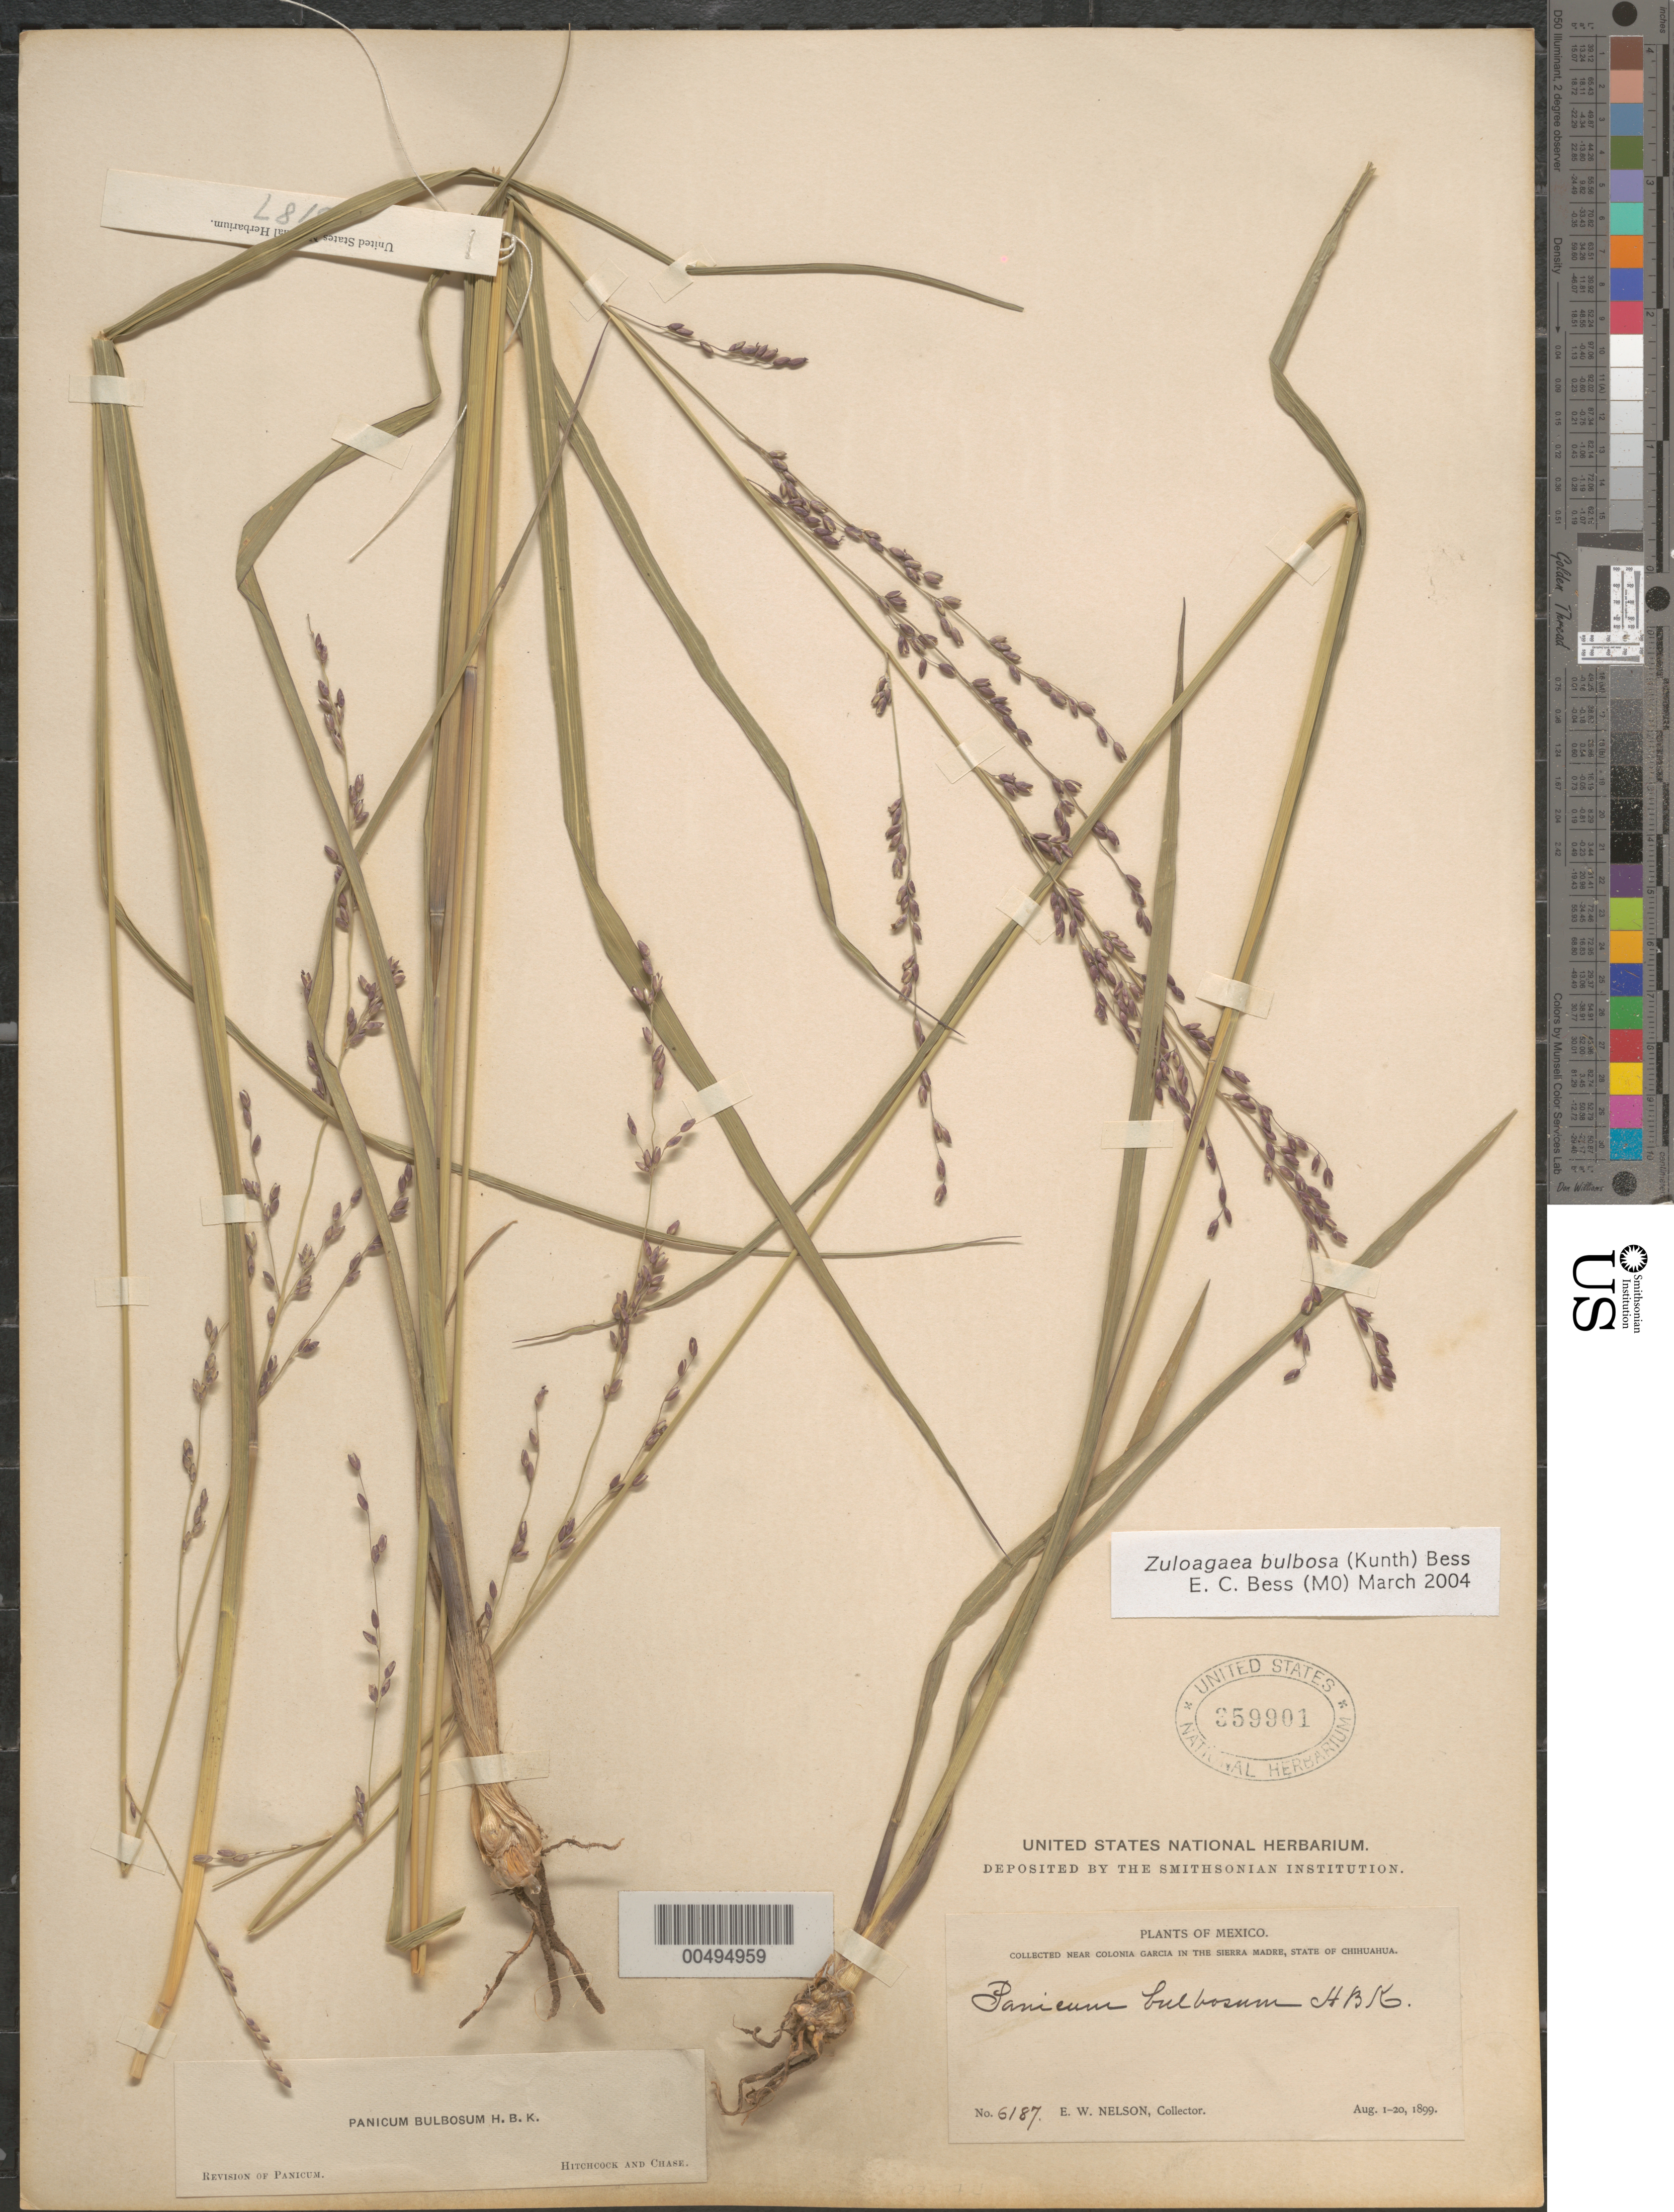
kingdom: Plantae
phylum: Tracheophyta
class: Liliopsida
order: Poales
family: Poaceae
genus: Panicum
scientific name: Panicum bulbosum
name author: Kunth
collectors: E. W. Nelson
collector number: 6187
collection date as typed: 1 Aug 1899 to 20 Aug 1899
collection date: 1899-08-01/1899-08-20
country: Mexico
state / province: Chihuahua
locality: Near Colonia Garcia in the Sierra Madre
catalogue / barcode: US 359901